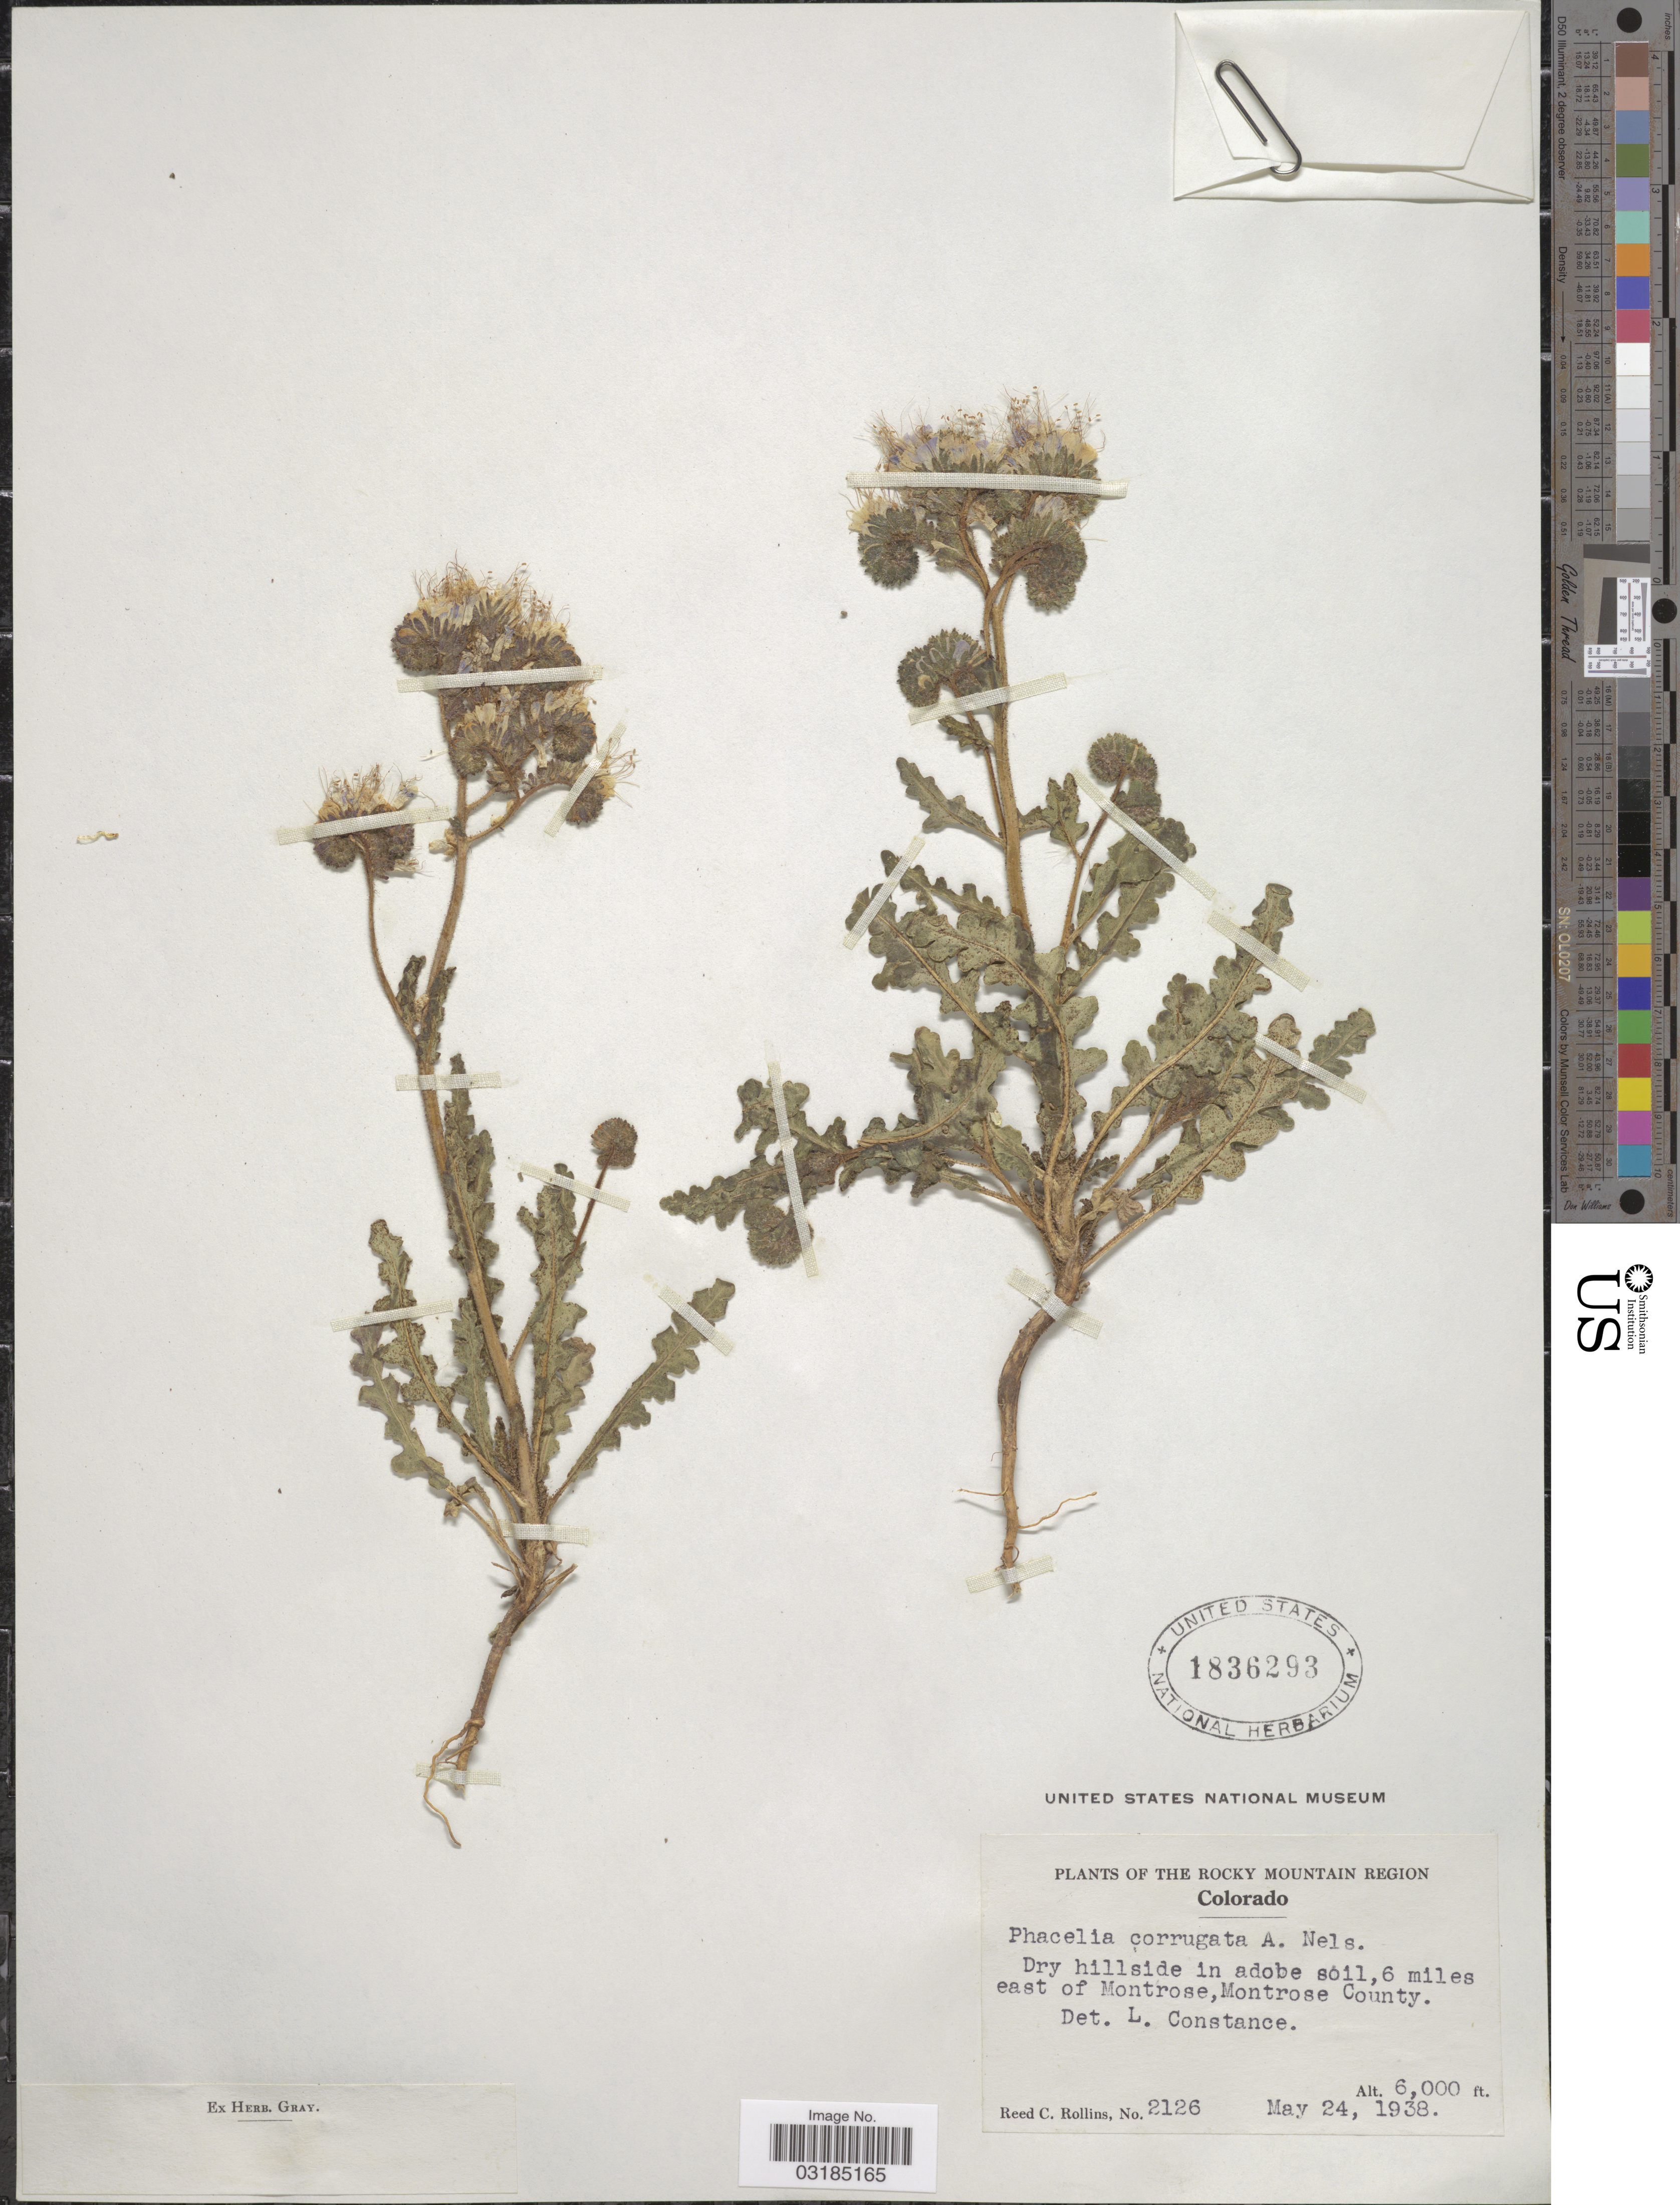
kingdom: Plantae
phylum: Tracheophyta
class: Magnoliopsida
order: Boraginales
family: Hydrophyllaceae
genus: Phacelia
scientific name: Phacelia corrugata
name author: A. Nelson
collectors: R. C. Rollins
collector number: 2126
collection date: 1938-05-24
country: United States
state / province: Colorado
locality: The Rocky Mountain Region. 6 miles east of Montrose, Montrose County.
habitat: dry hillside in adobe soil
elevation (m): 1829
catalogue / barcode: US 1836293